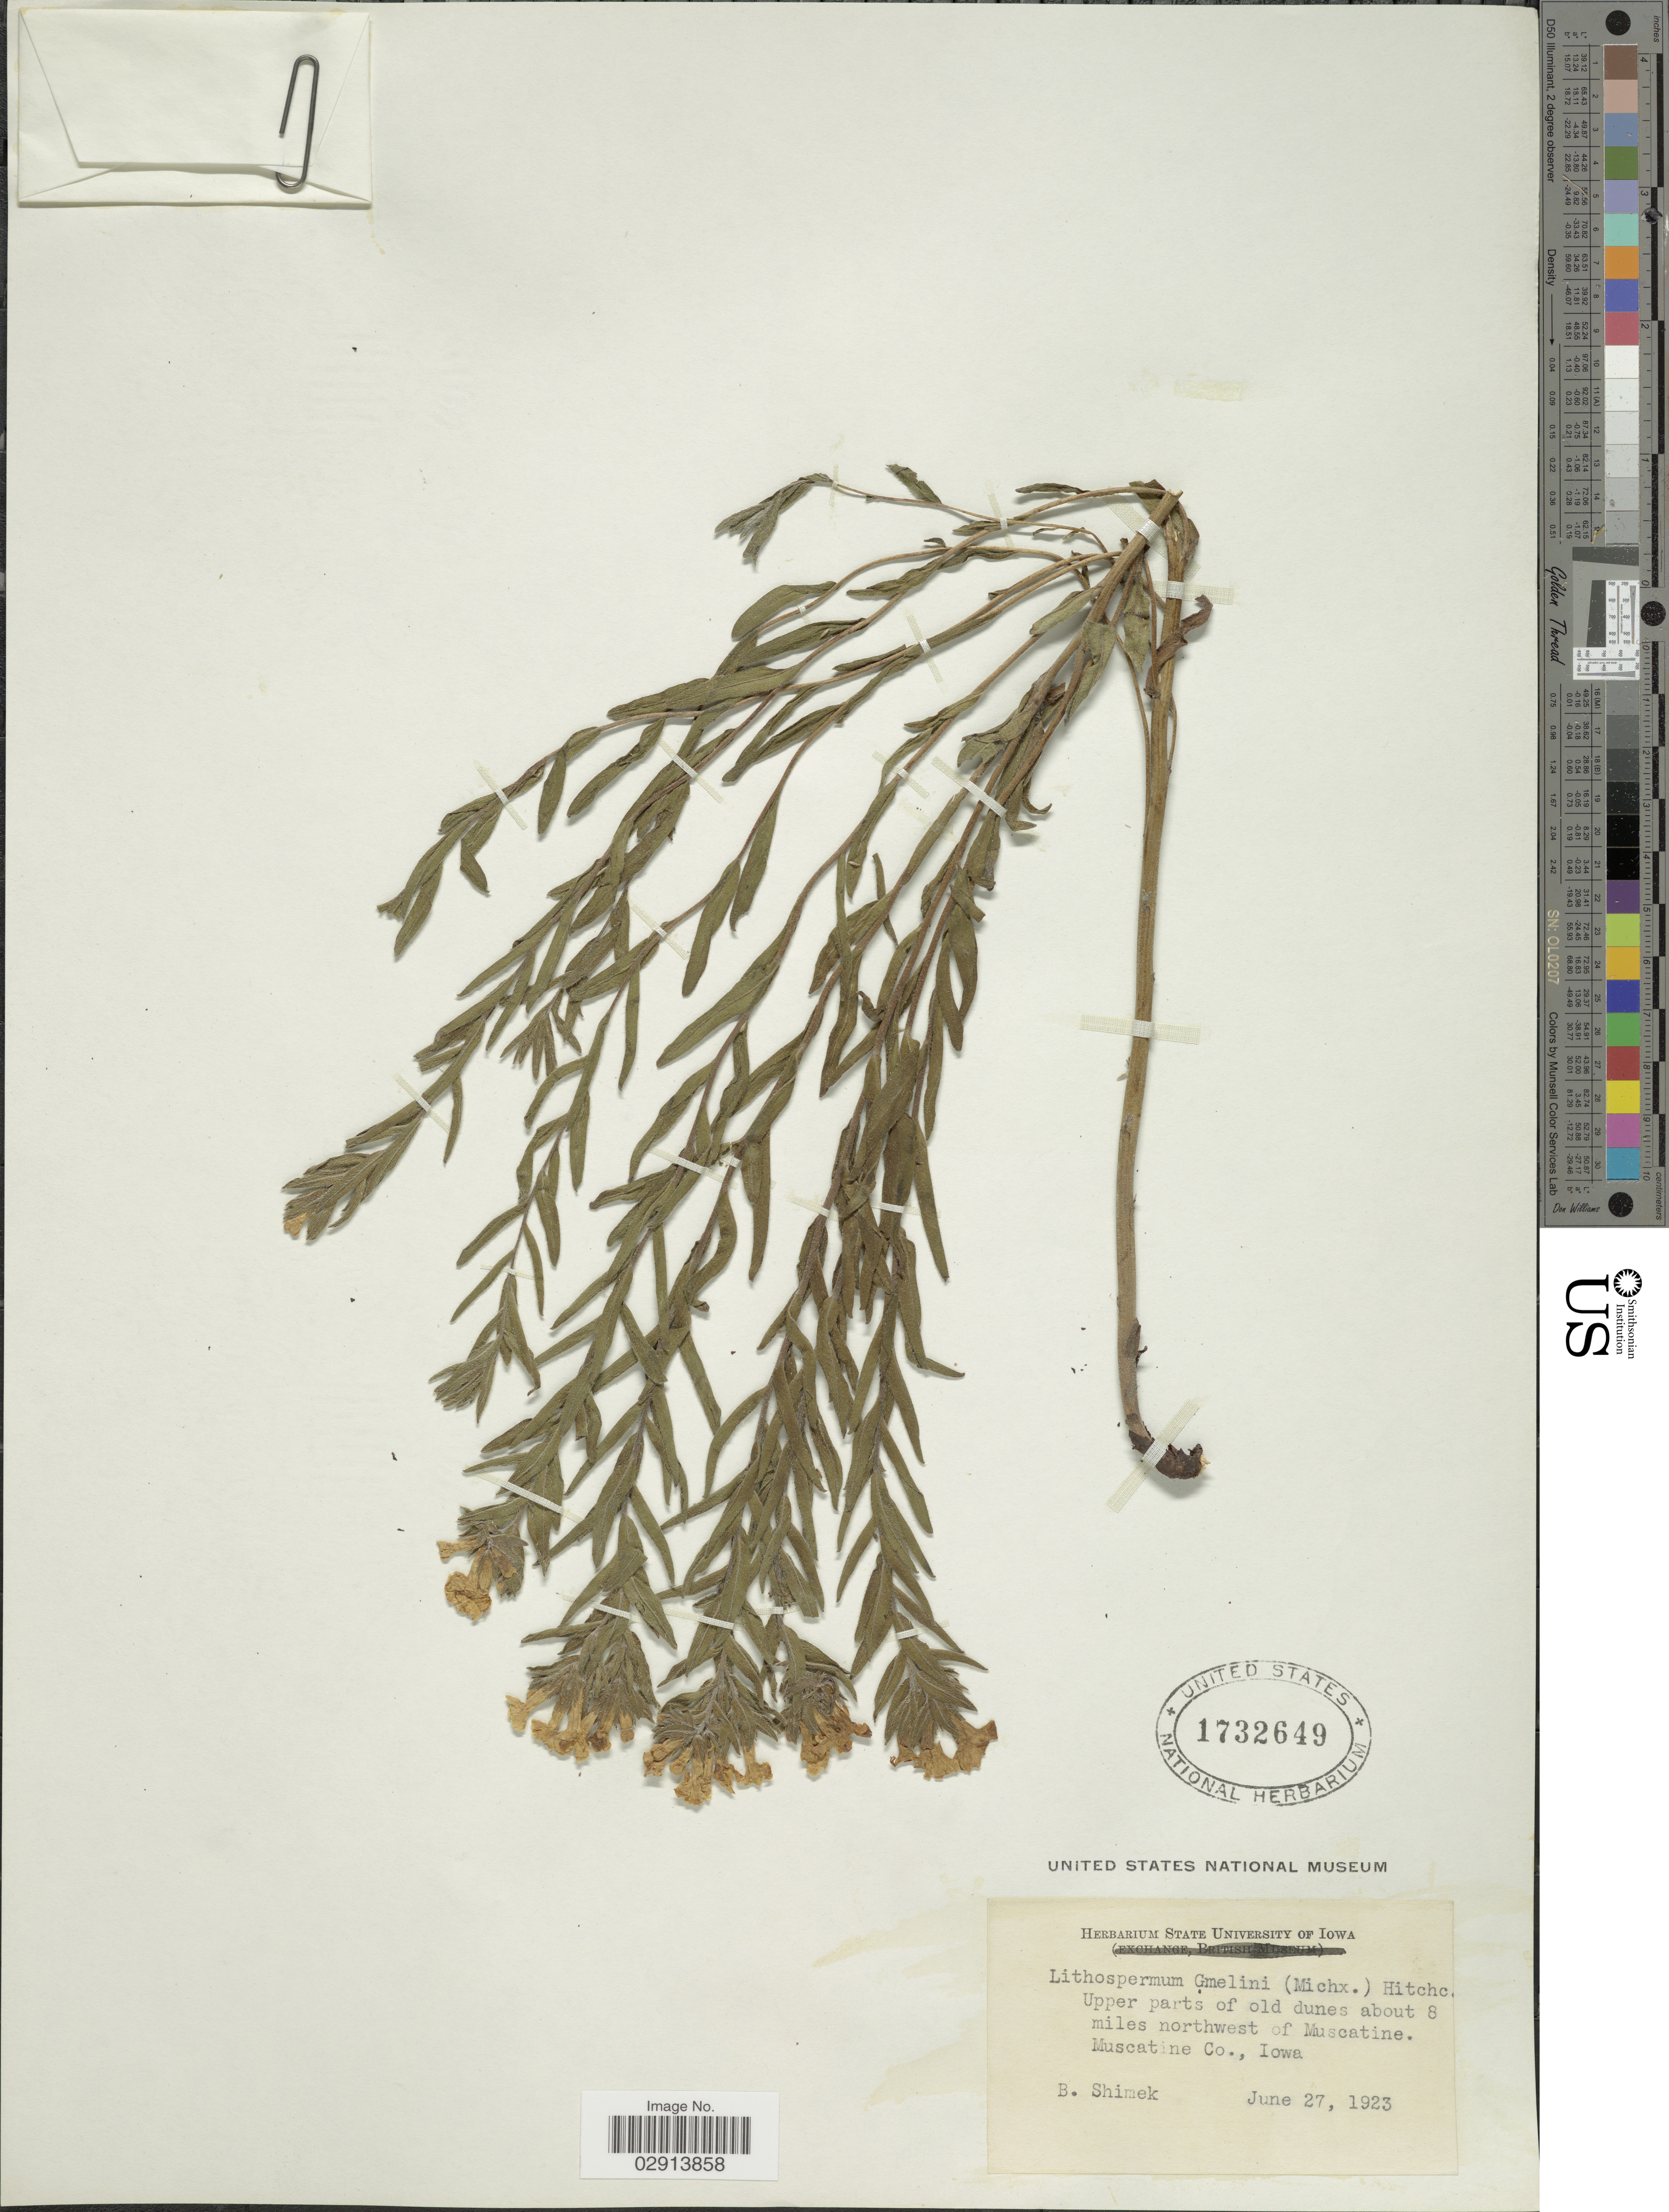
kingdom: Plantae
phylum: Tracheophyta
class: Magnoliopsida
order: Boraginales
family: Boraginaceae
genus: Lithospermum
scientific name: Lithospermum caroliniense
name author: (J.F. Gmel.) MacMill.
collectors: B. Shimek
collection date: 1923-06-27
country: United States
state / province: Iowa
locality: Upper parts of old dunes about 8 miles northwest of Muscatine. Muscatine Co.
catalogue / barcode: US 1732649